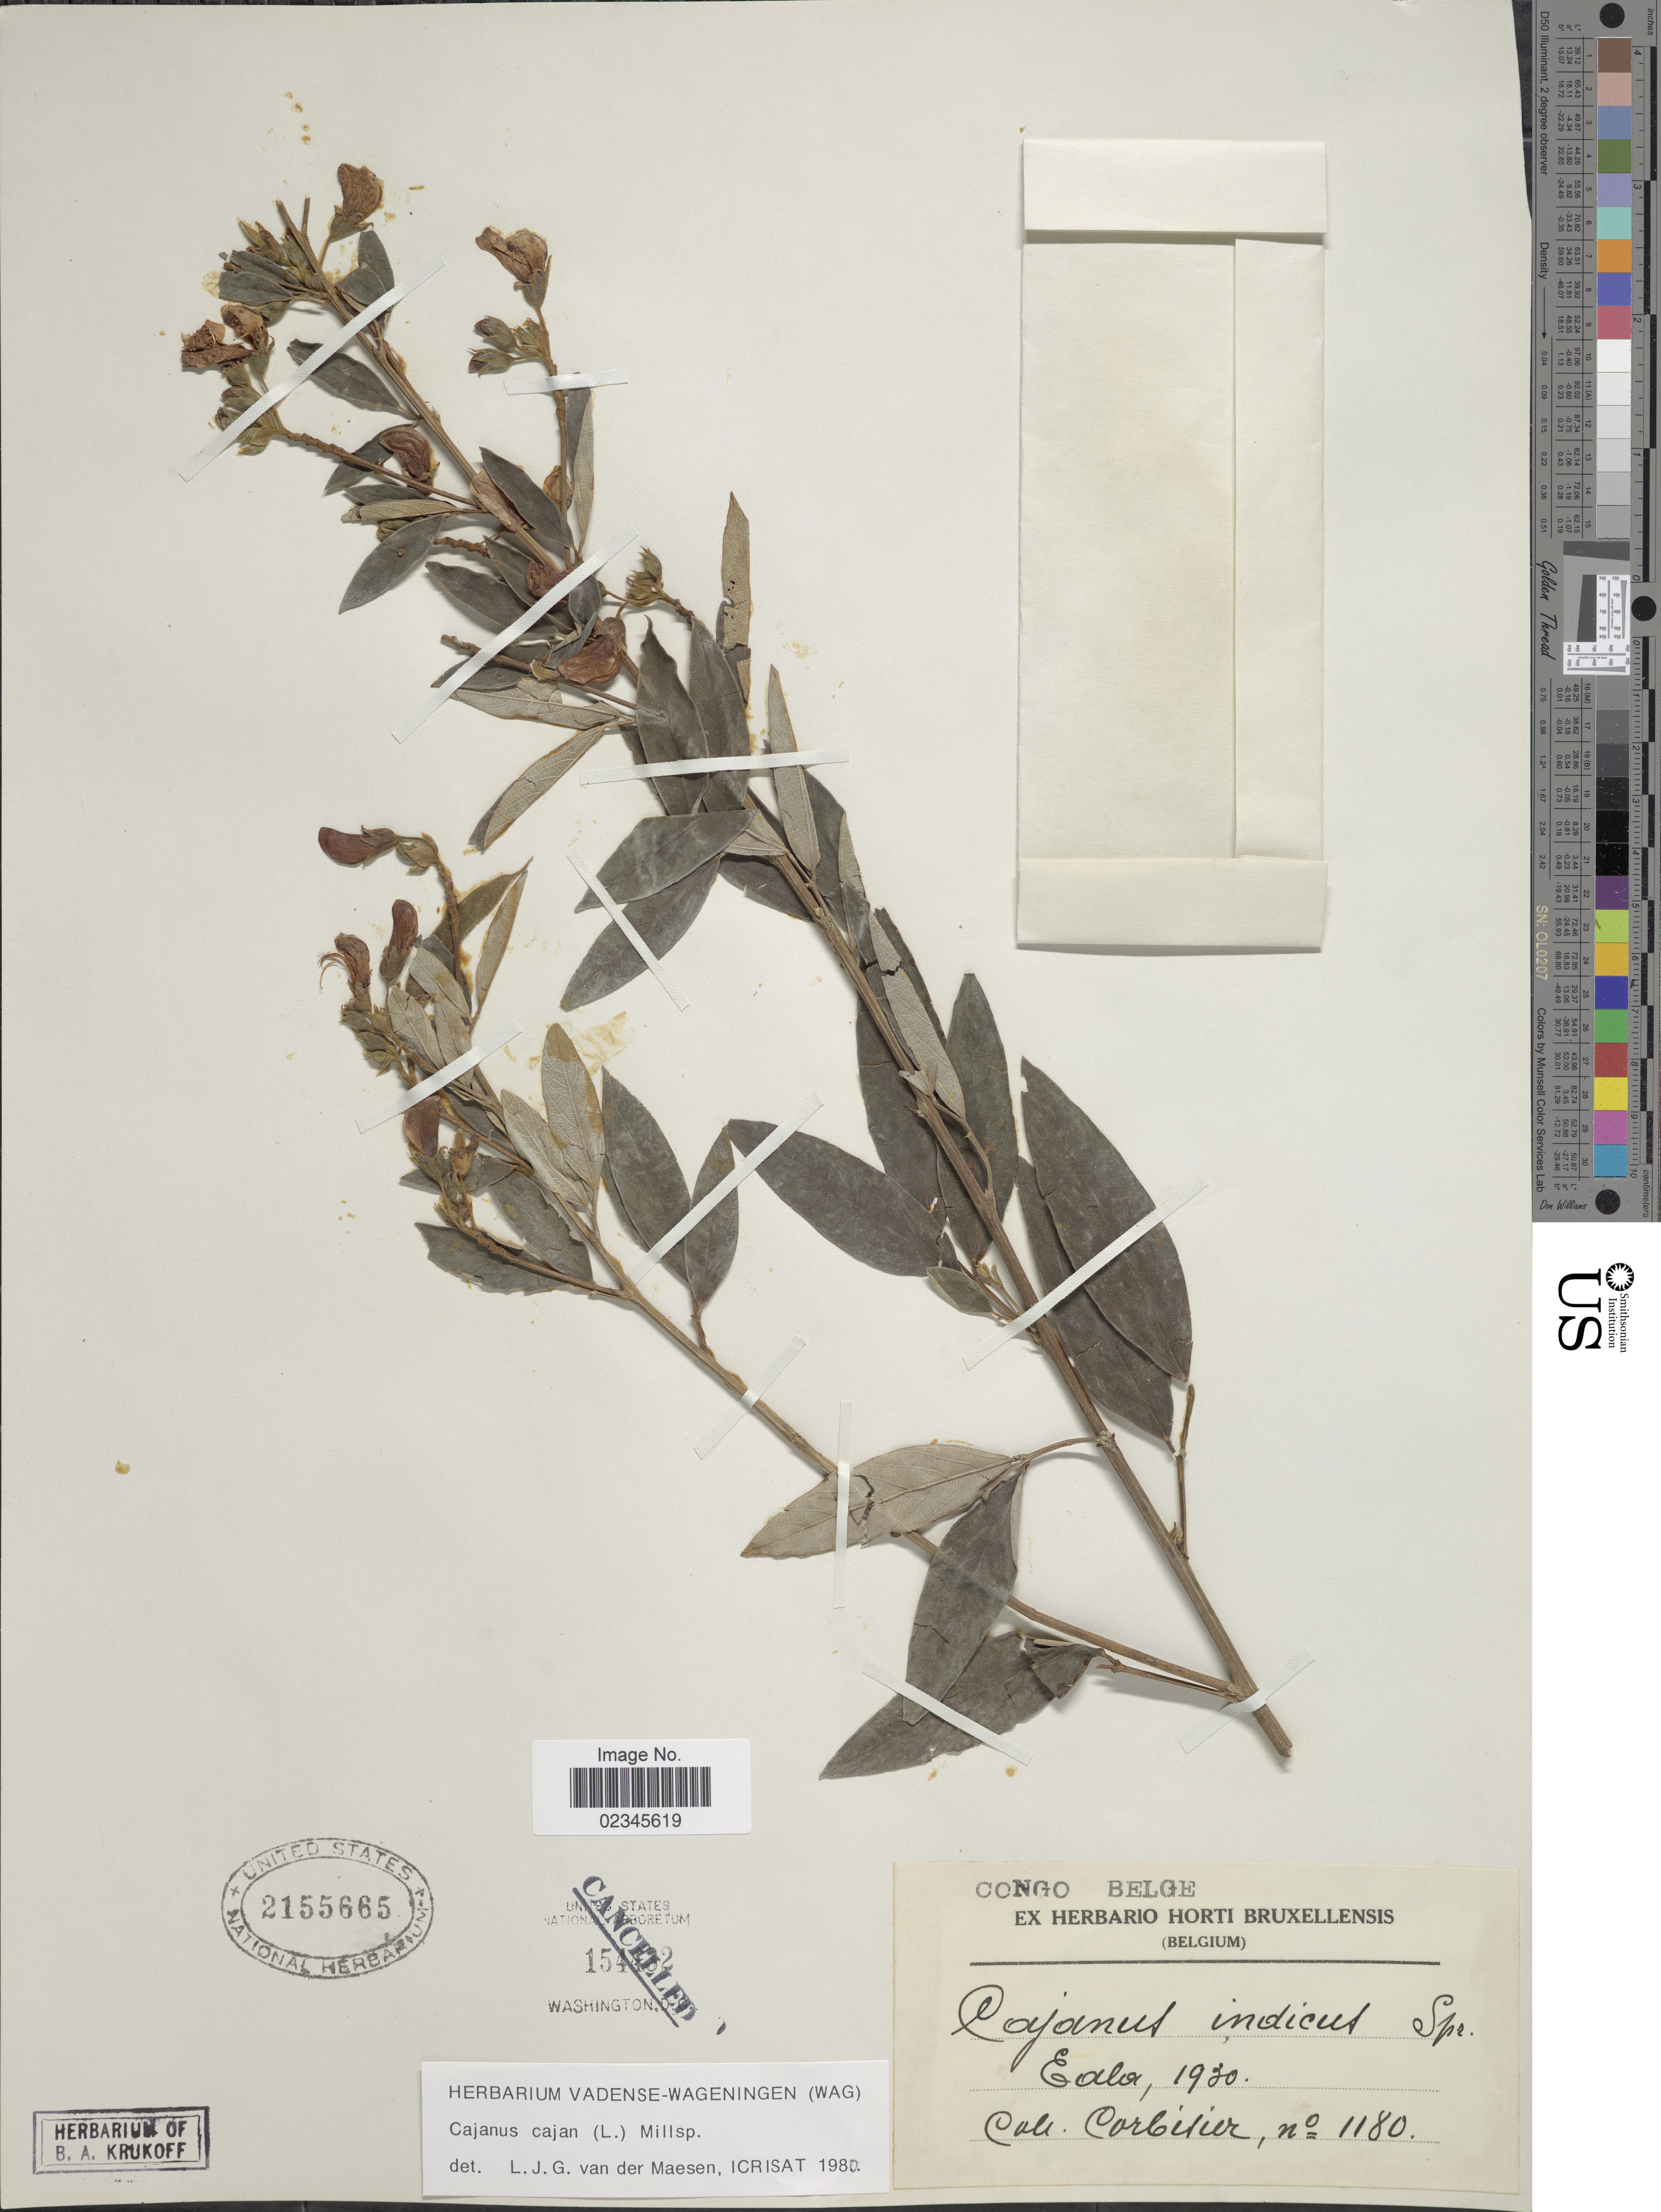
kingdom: Plantae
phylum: Tracheophyta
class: Magnoliopsida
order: Fabales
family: Fabaceae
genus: Cajanus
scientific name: Cajanus cajan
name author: (L.) Huth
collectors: -. Corbisier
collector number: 1180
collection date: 1930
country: Congo, Democratic Republic of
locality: Congo Belge. Eala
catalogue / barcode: US 2155665